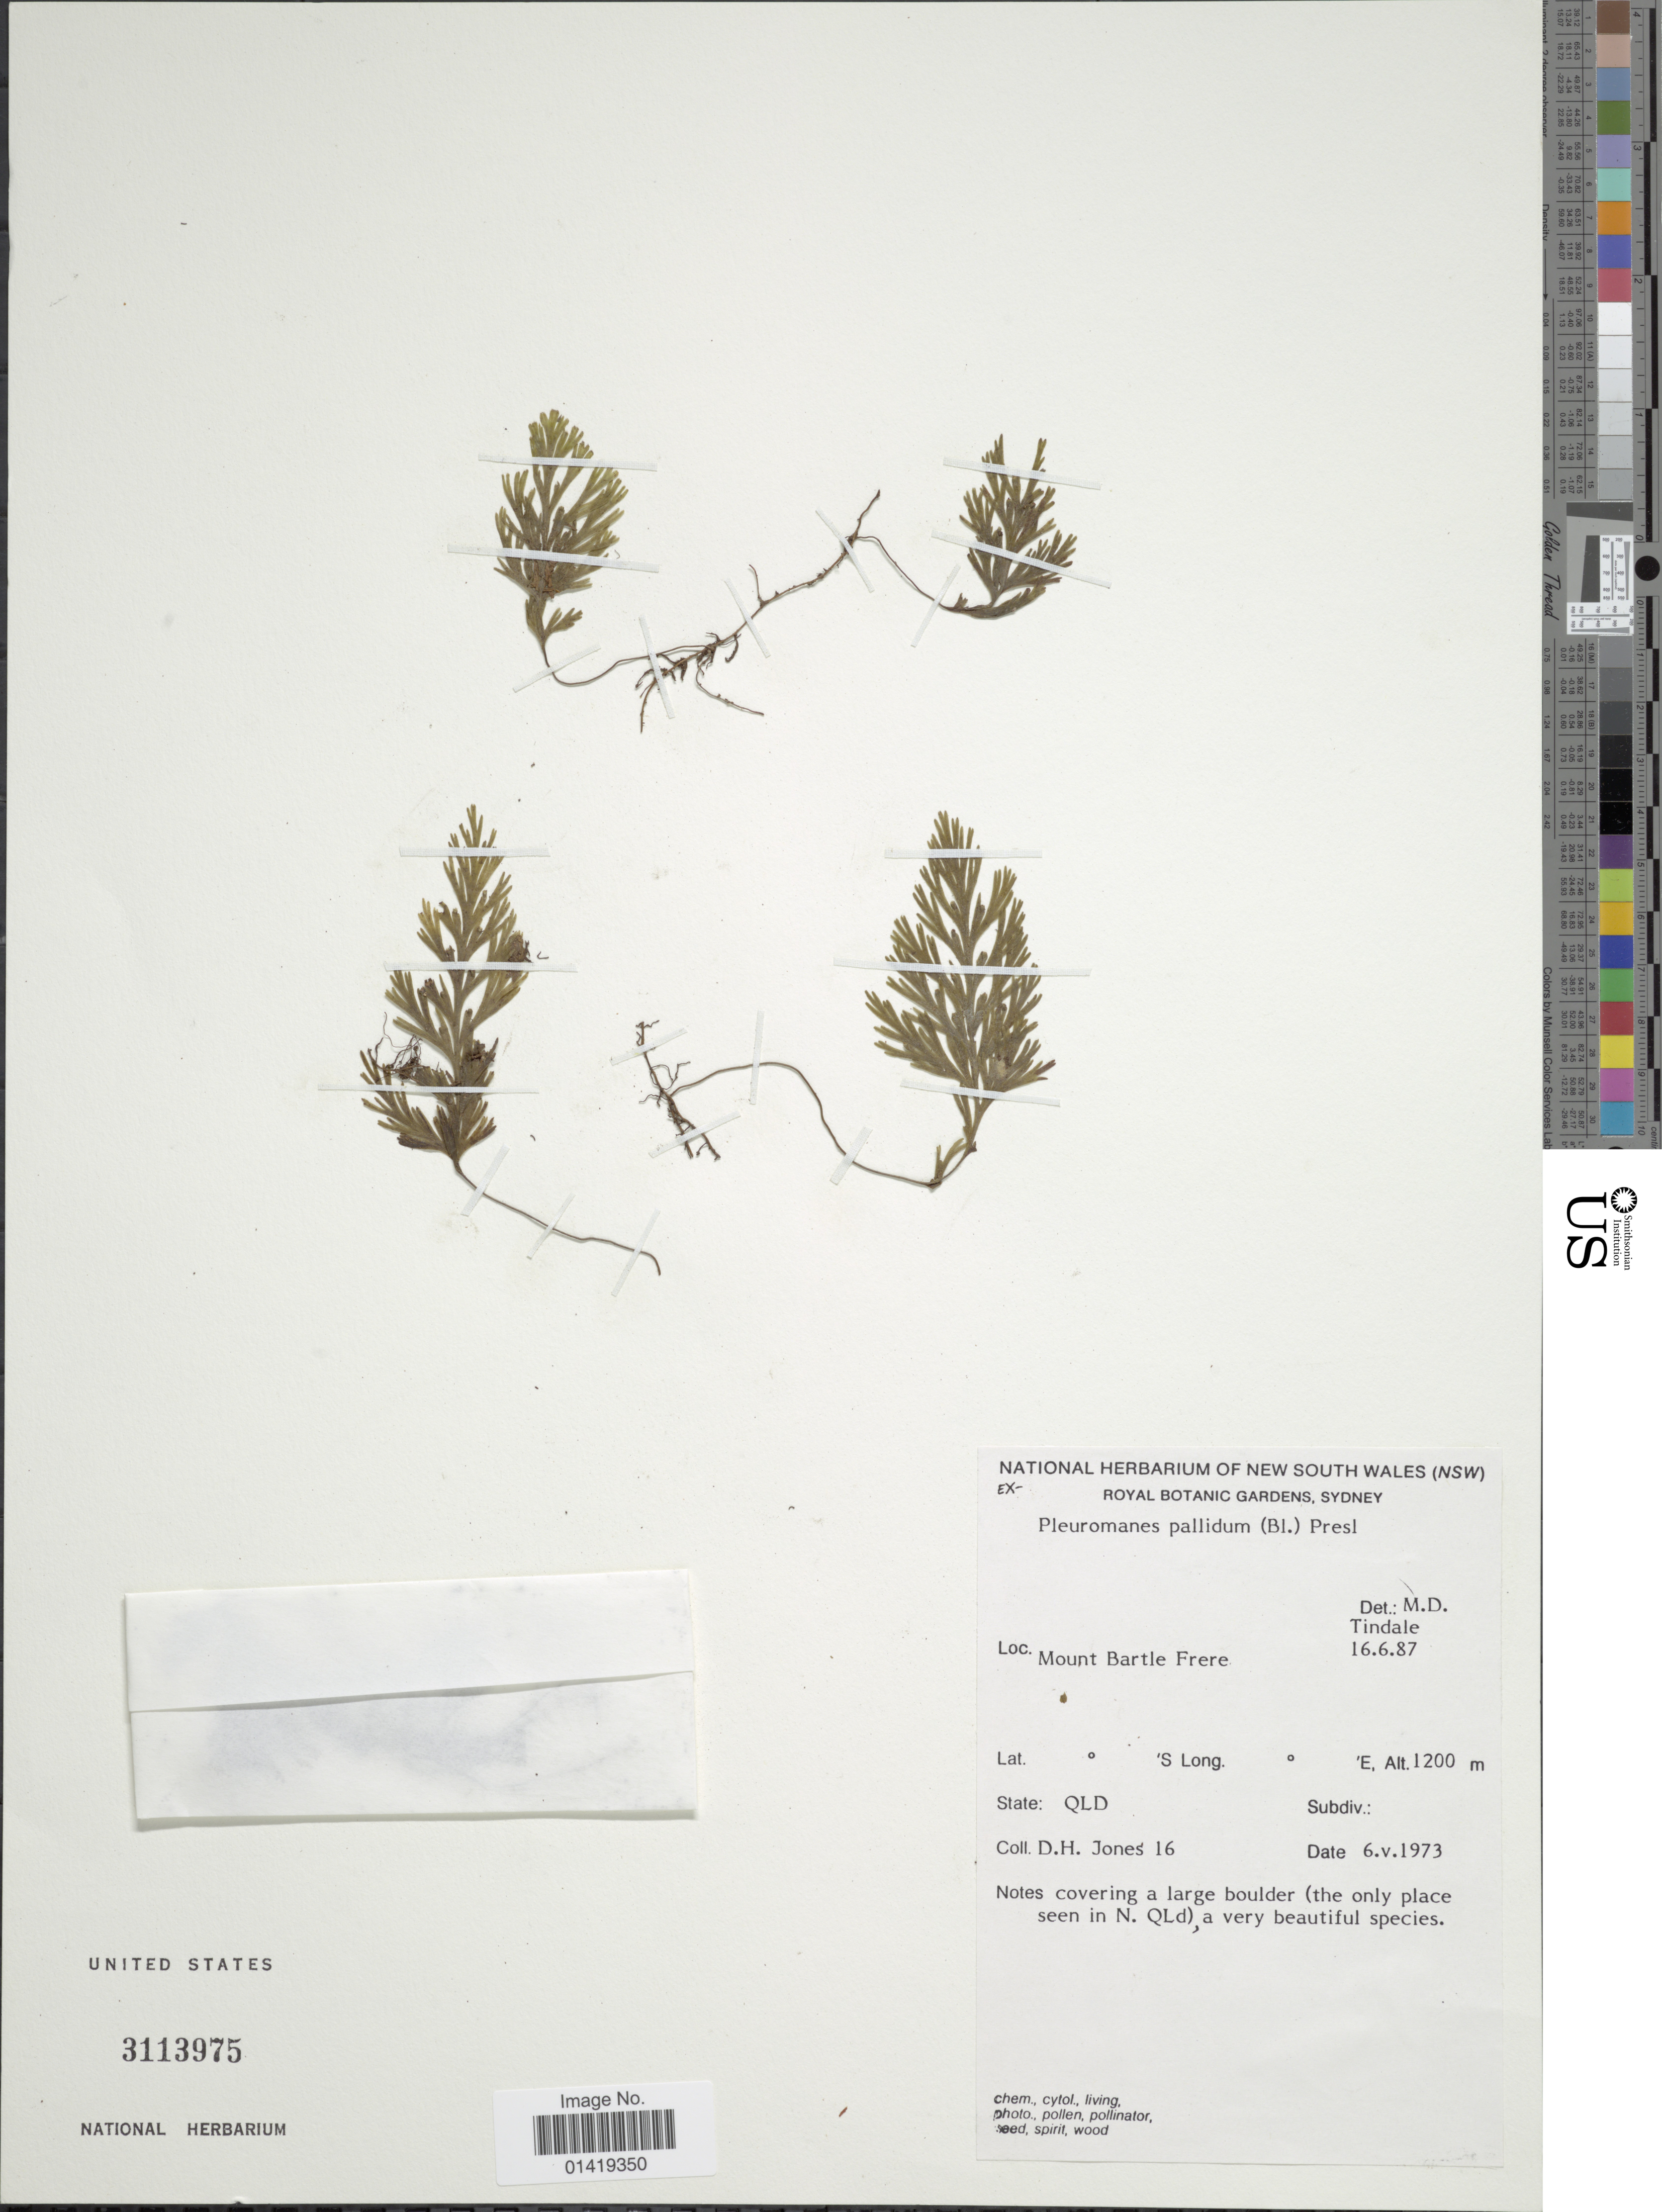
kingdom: Plantae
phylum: Tracheophyta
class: Polypodiopsida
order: Hymenophyllales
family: Hymenophyllaceae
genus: Hymenophyllum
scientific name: Hymenophyllum pallidum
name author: (Blume) Ebihara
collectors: D. Jones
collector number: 16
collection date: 1973-05-06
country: Australia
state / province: Queensland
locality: Mount Bartle Frere, State: QLD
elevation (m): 1200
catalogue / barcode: US 3113975